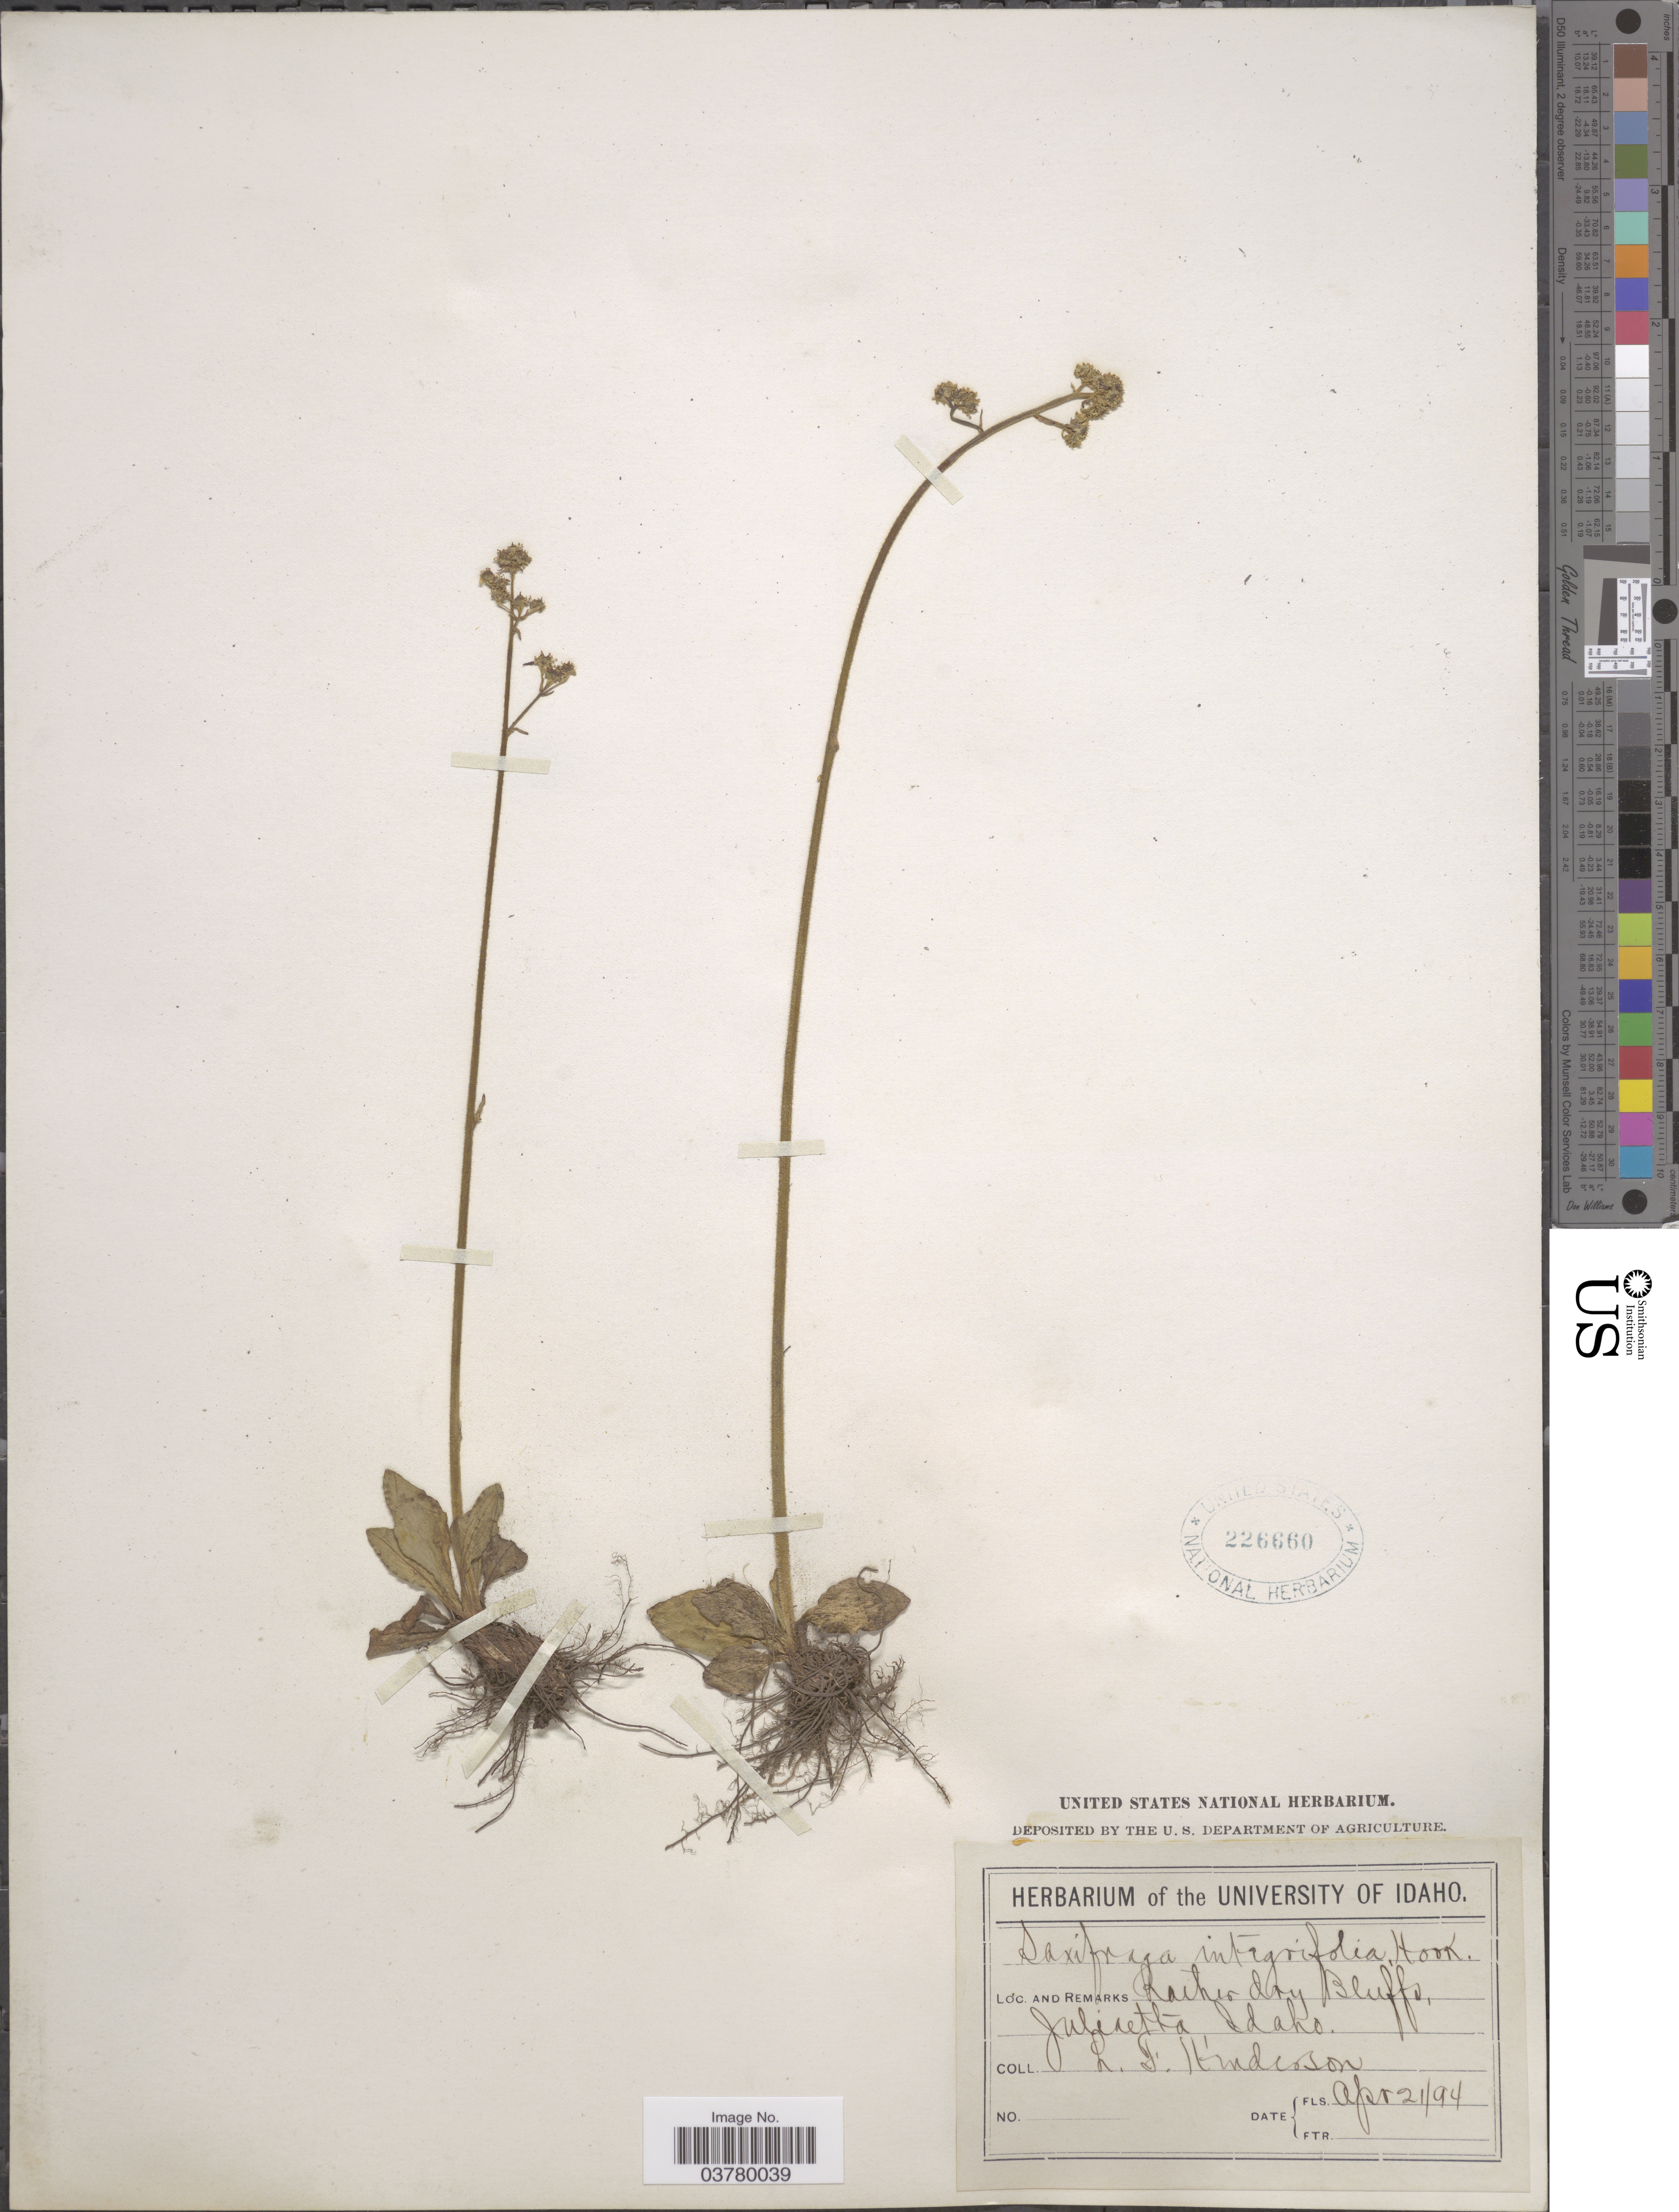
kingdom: Plantae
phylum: Tracheophyta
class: Magnoliopsida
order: Saxifragales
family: Saxifragaceae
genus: Micranthes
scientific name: Micranthes integrifolia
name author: (Hook.) Small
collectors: L. Henderson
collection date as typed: Transcribed d/m/y: 21/4/94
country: United States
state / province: Idaho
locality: Juliaetta.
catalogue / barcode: US 226660